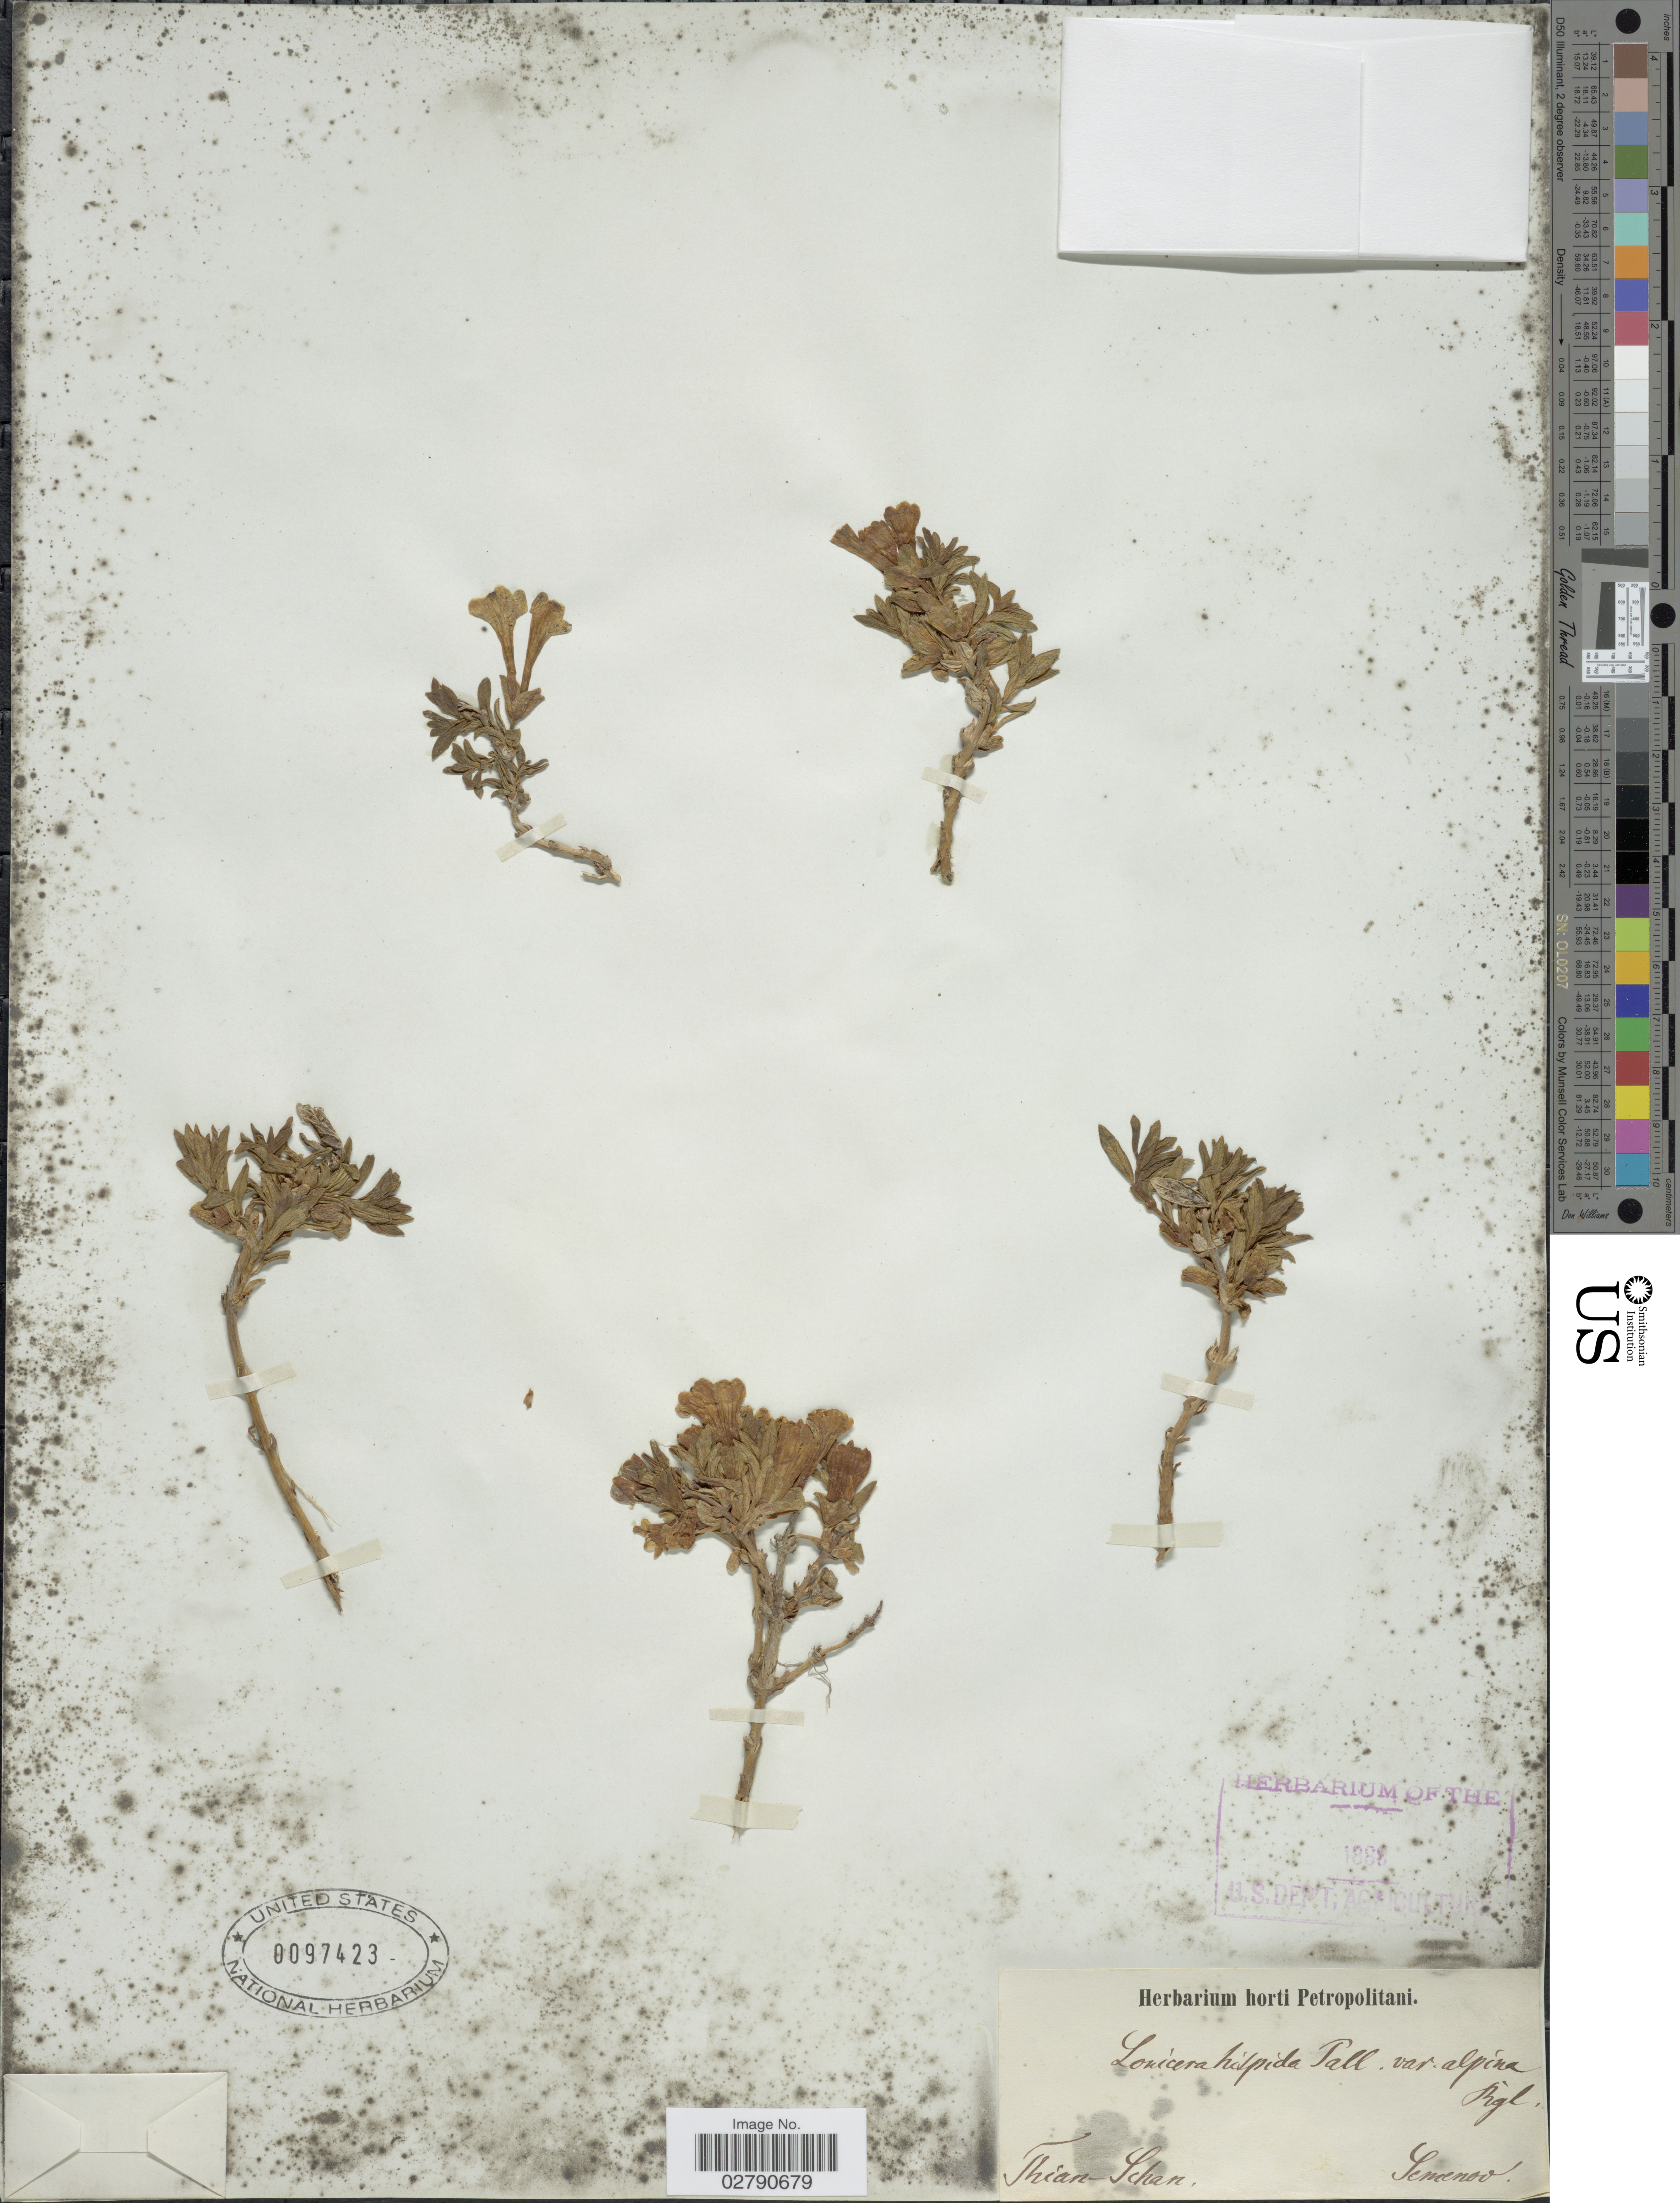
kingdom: Plantae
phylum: Tracheophyta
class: Magnoliopsida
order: Dipsacales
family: Caprifoliaceae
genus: Lonicera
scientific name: Lonicera hispida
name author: Pall. ex Roem. & Schult.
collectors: -- Semenov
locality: Thian-Schan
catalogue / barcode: US 97423